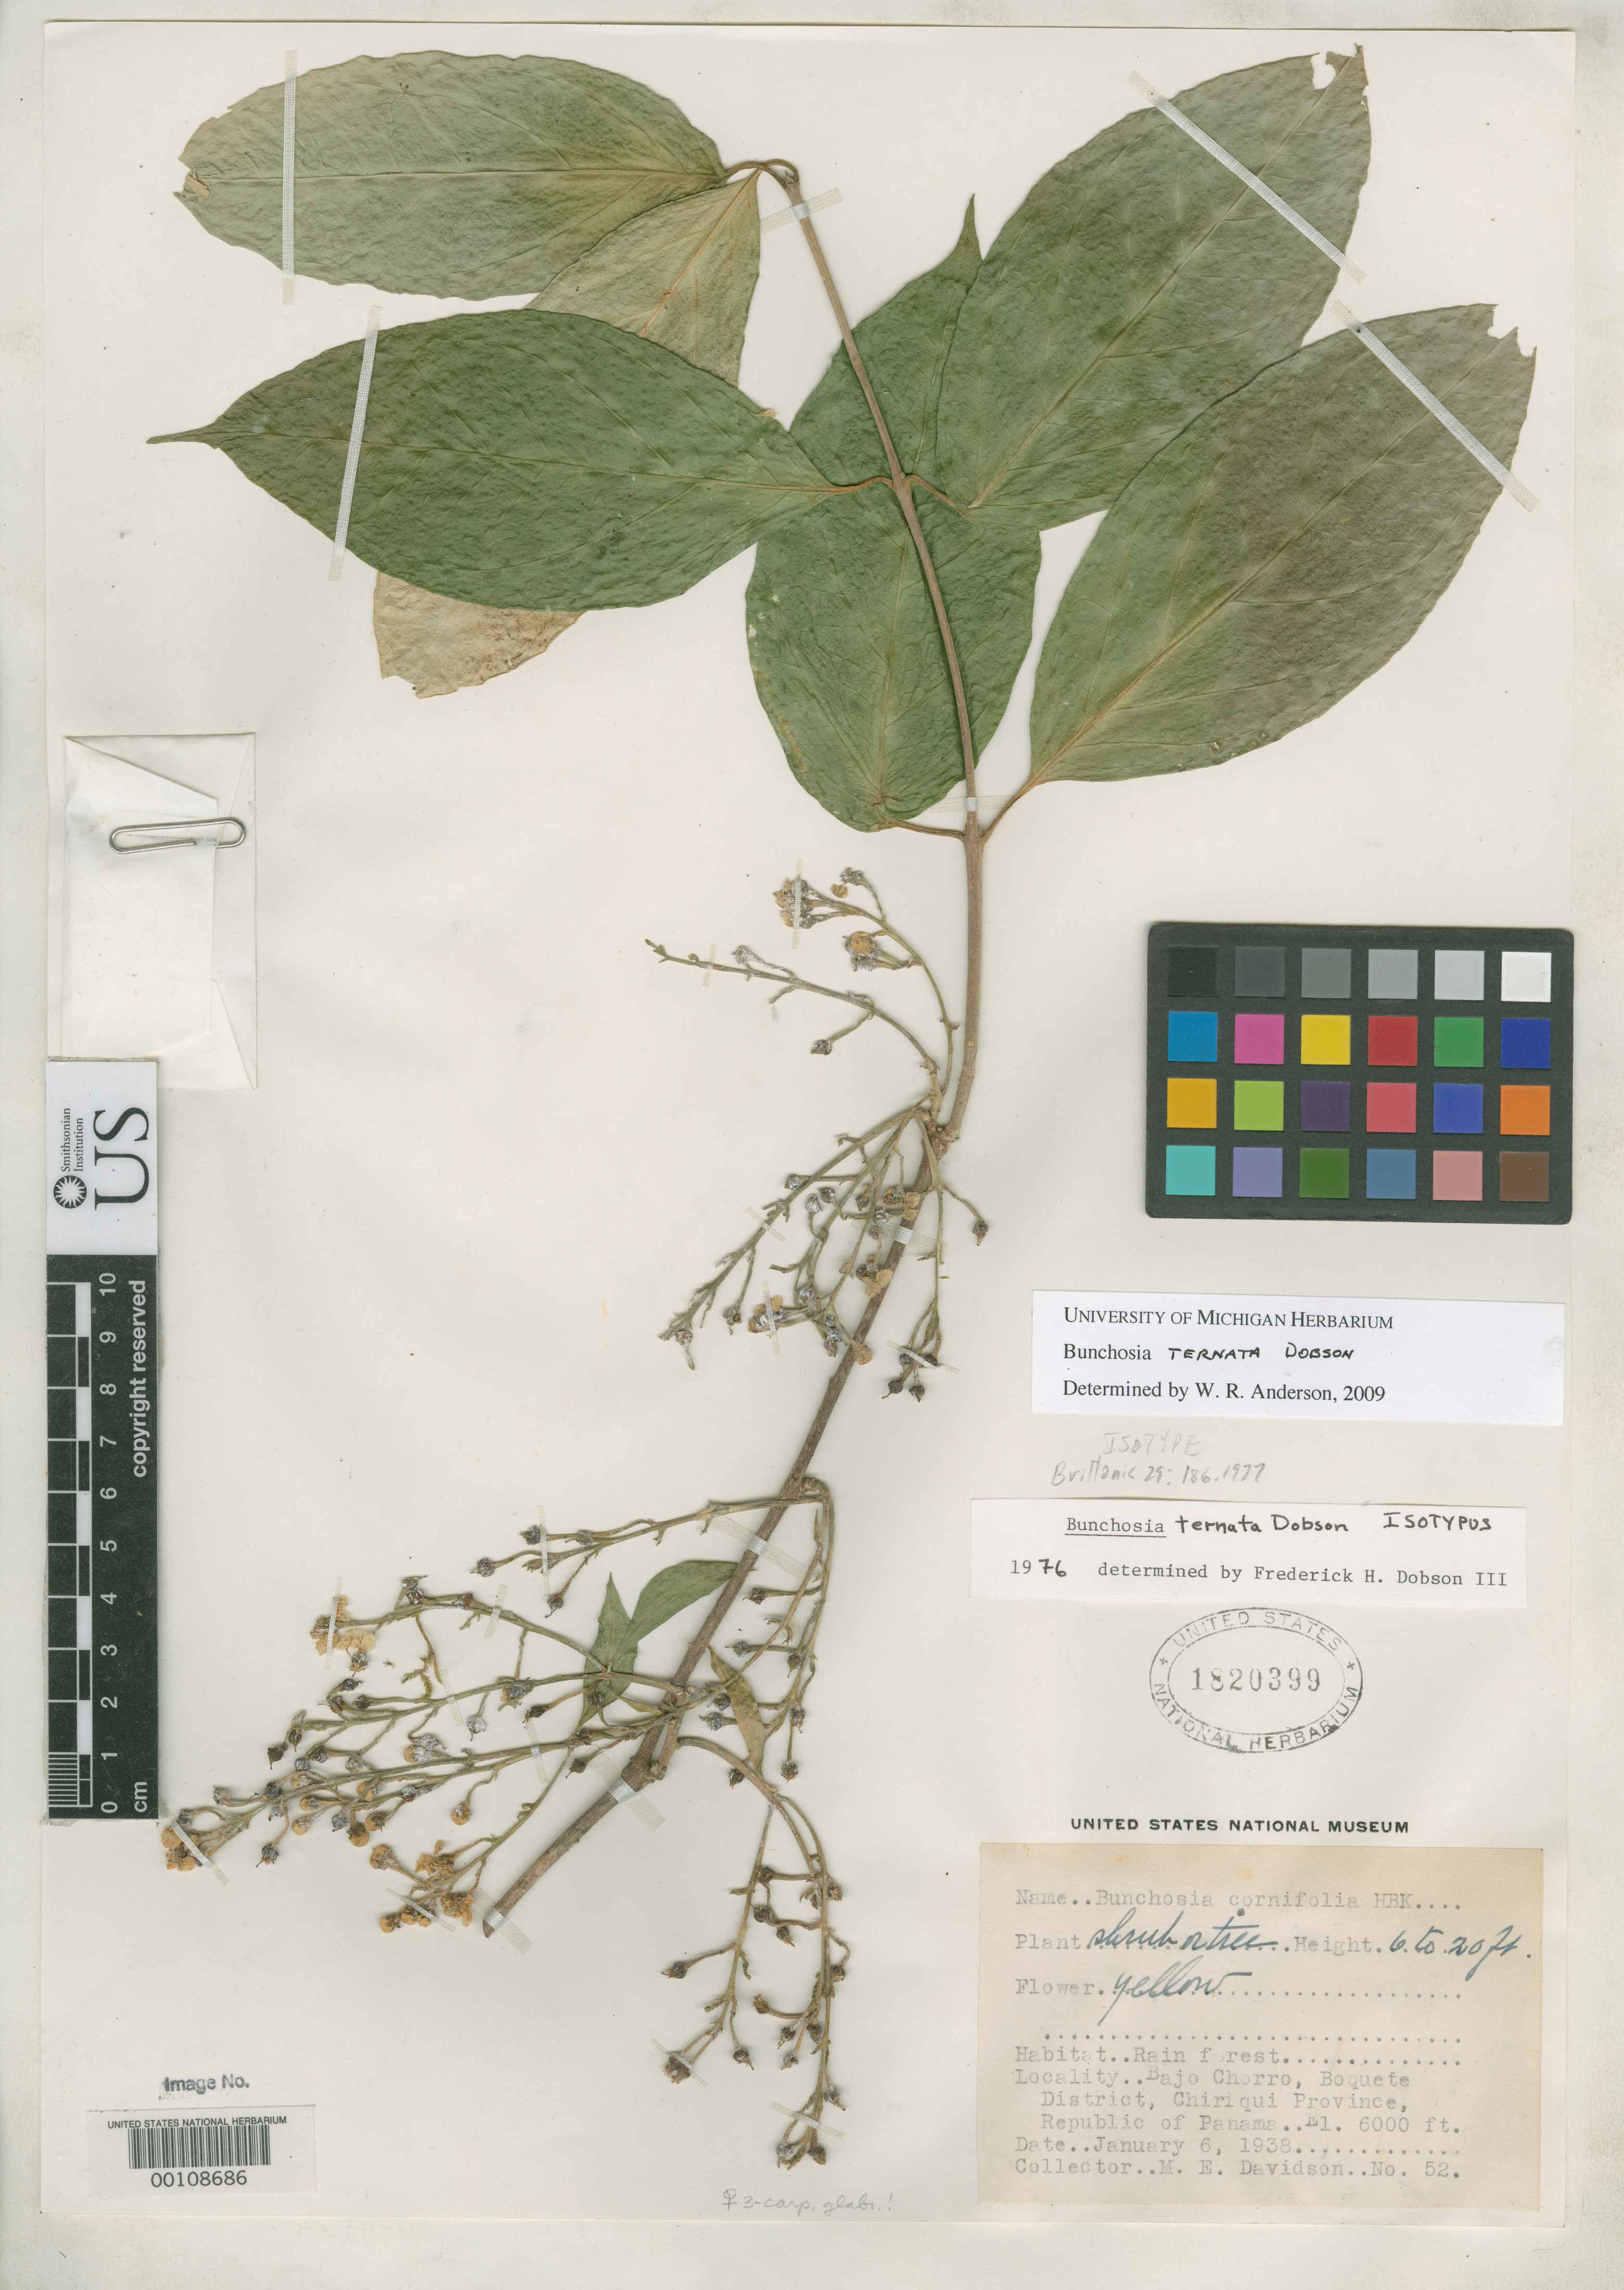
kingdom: Plantae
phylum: Tracheophyta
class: Magnoliopsida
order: Malpighiales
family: Malpighiaceae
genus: Bunchosia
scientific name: Bunchosia ternata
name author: Dobson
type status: Isotype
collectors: M. Davidson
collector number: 52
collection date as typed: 06 Jan 1938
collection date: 1938-01-06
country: Panama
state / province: Chiriquí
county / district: Boquete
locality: Baja Chorro.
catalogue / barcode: US 1820399